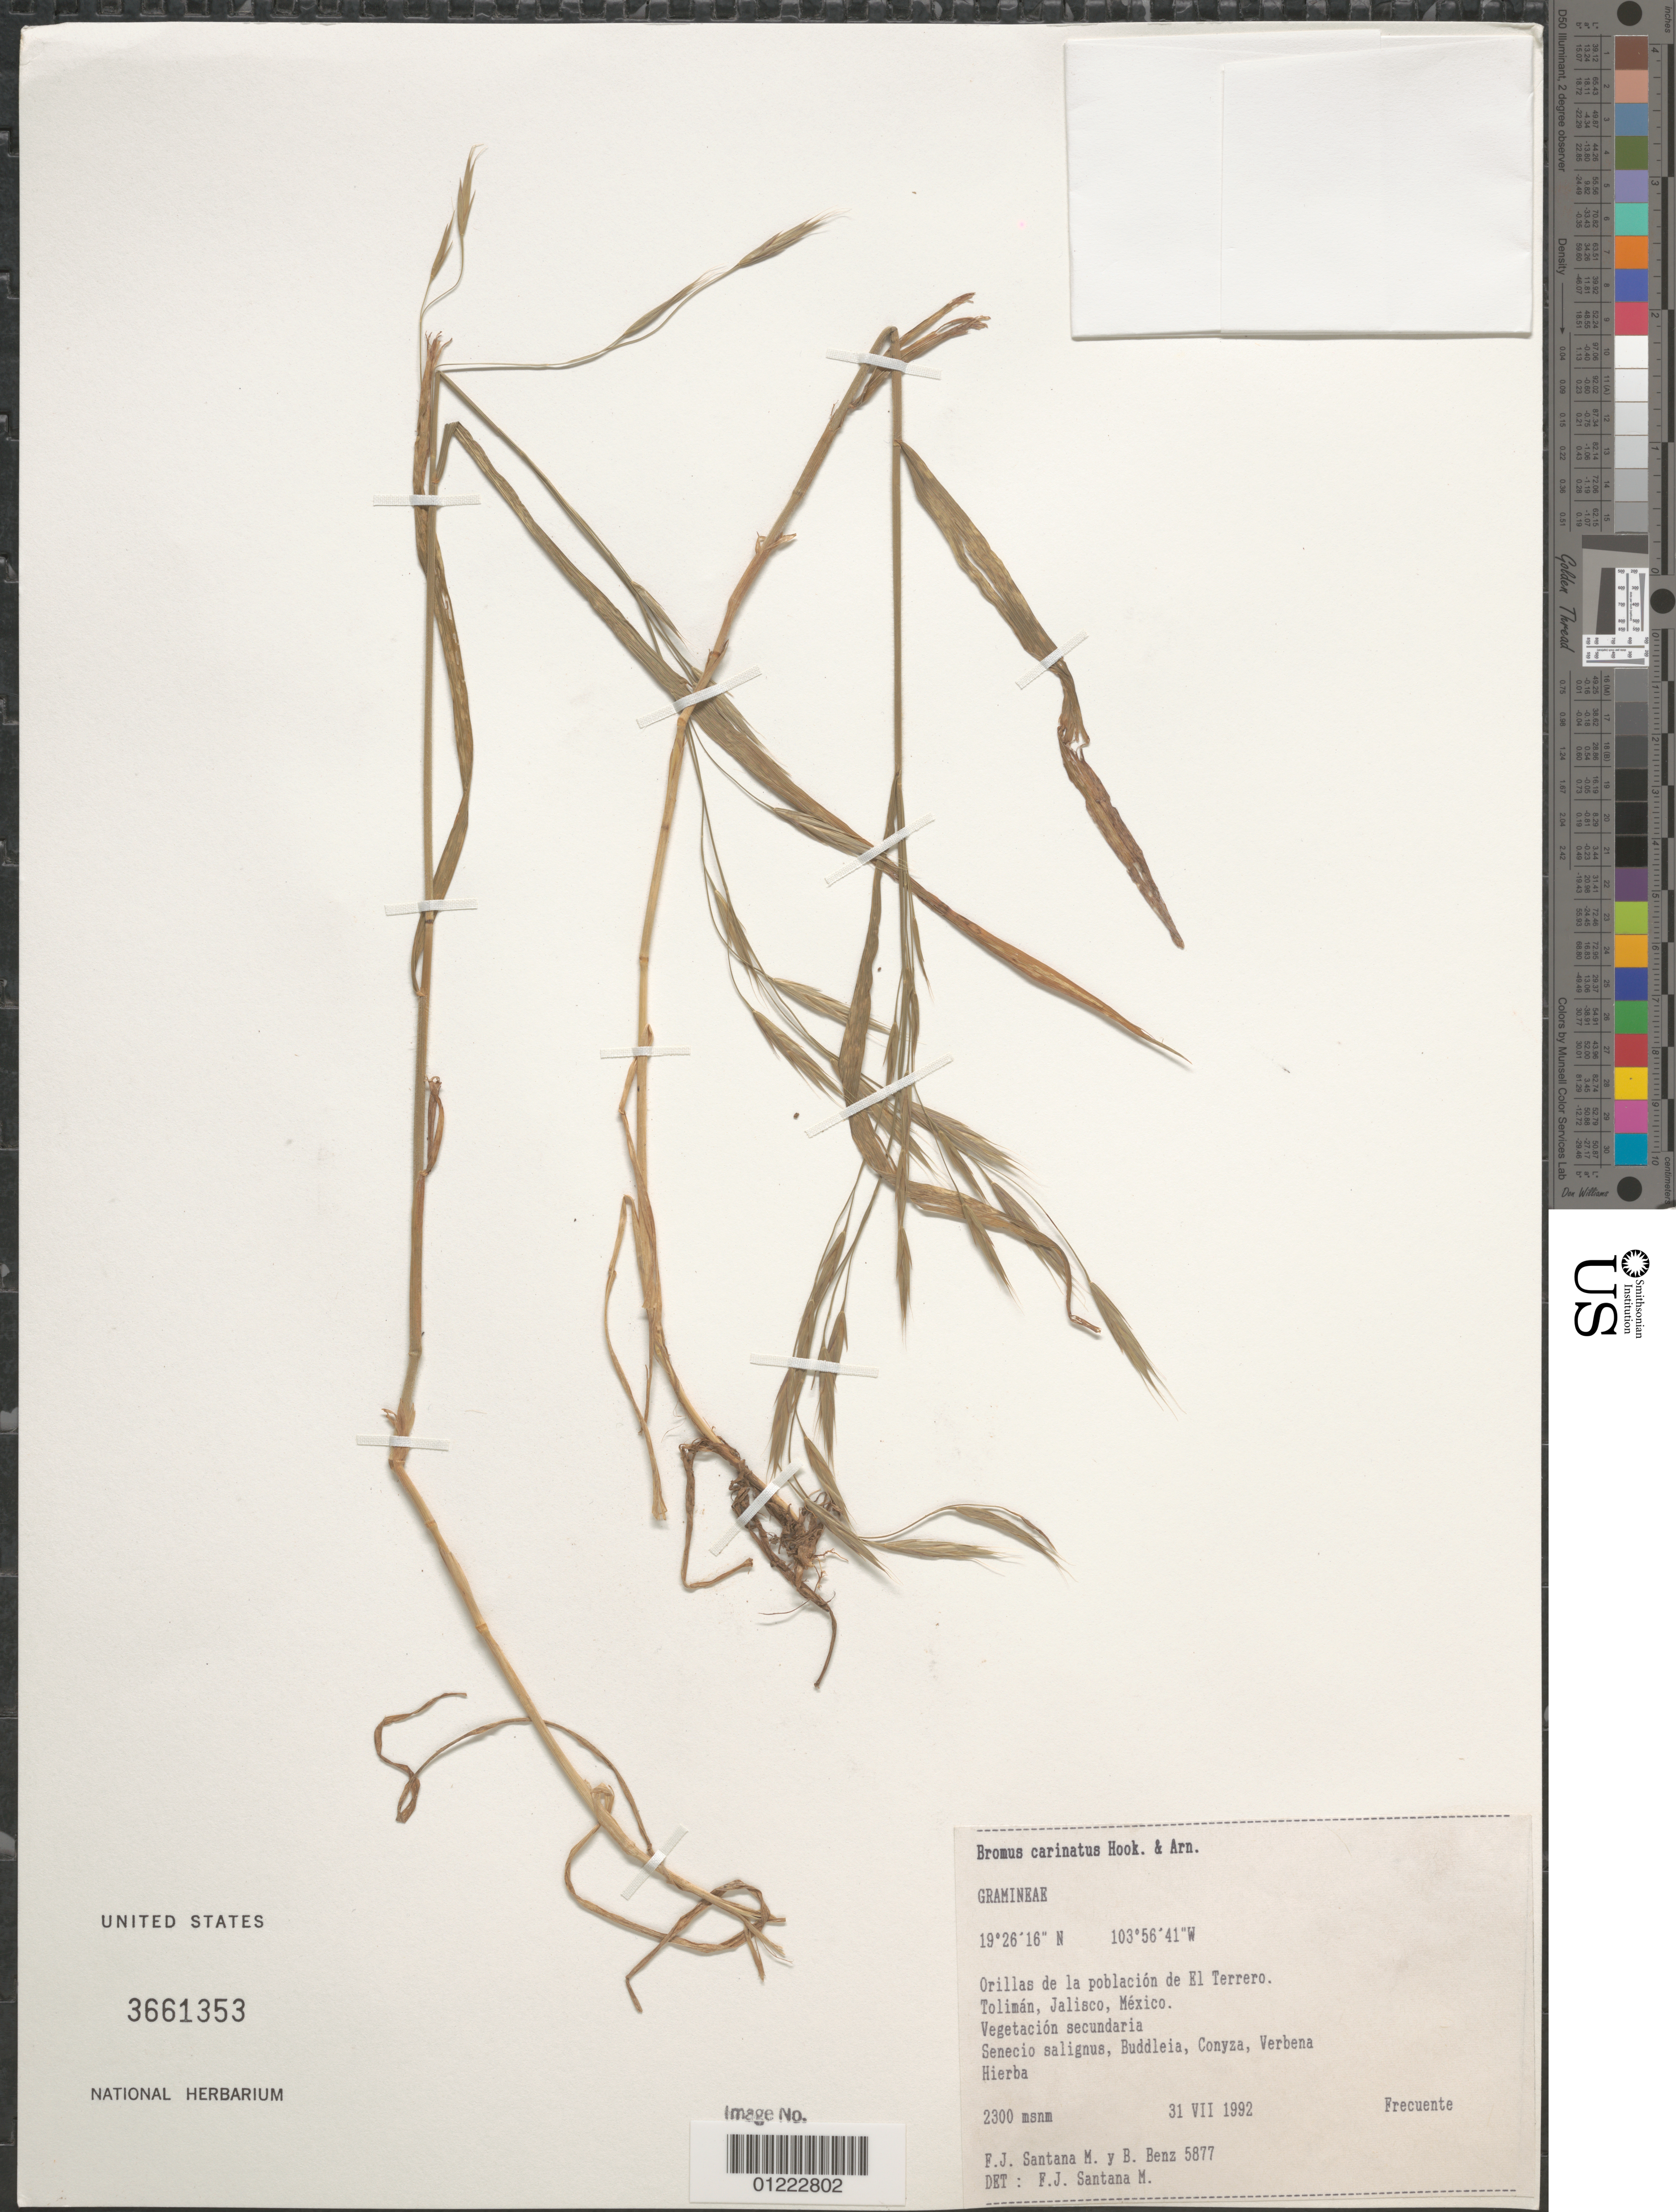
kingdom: Plantae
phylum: Tracheophyta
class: Liliopsida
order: Poales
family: Poaceae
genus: Bromus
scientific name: Bromus carinatus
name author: Hook. & Arn.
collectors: F. J. Santana M. & B. Benz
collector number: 5877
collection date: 1992-07-31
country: Mexico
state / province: Jalisco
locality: Orillas de la población de El Terrero. Tolimán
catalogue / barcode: US 3661353